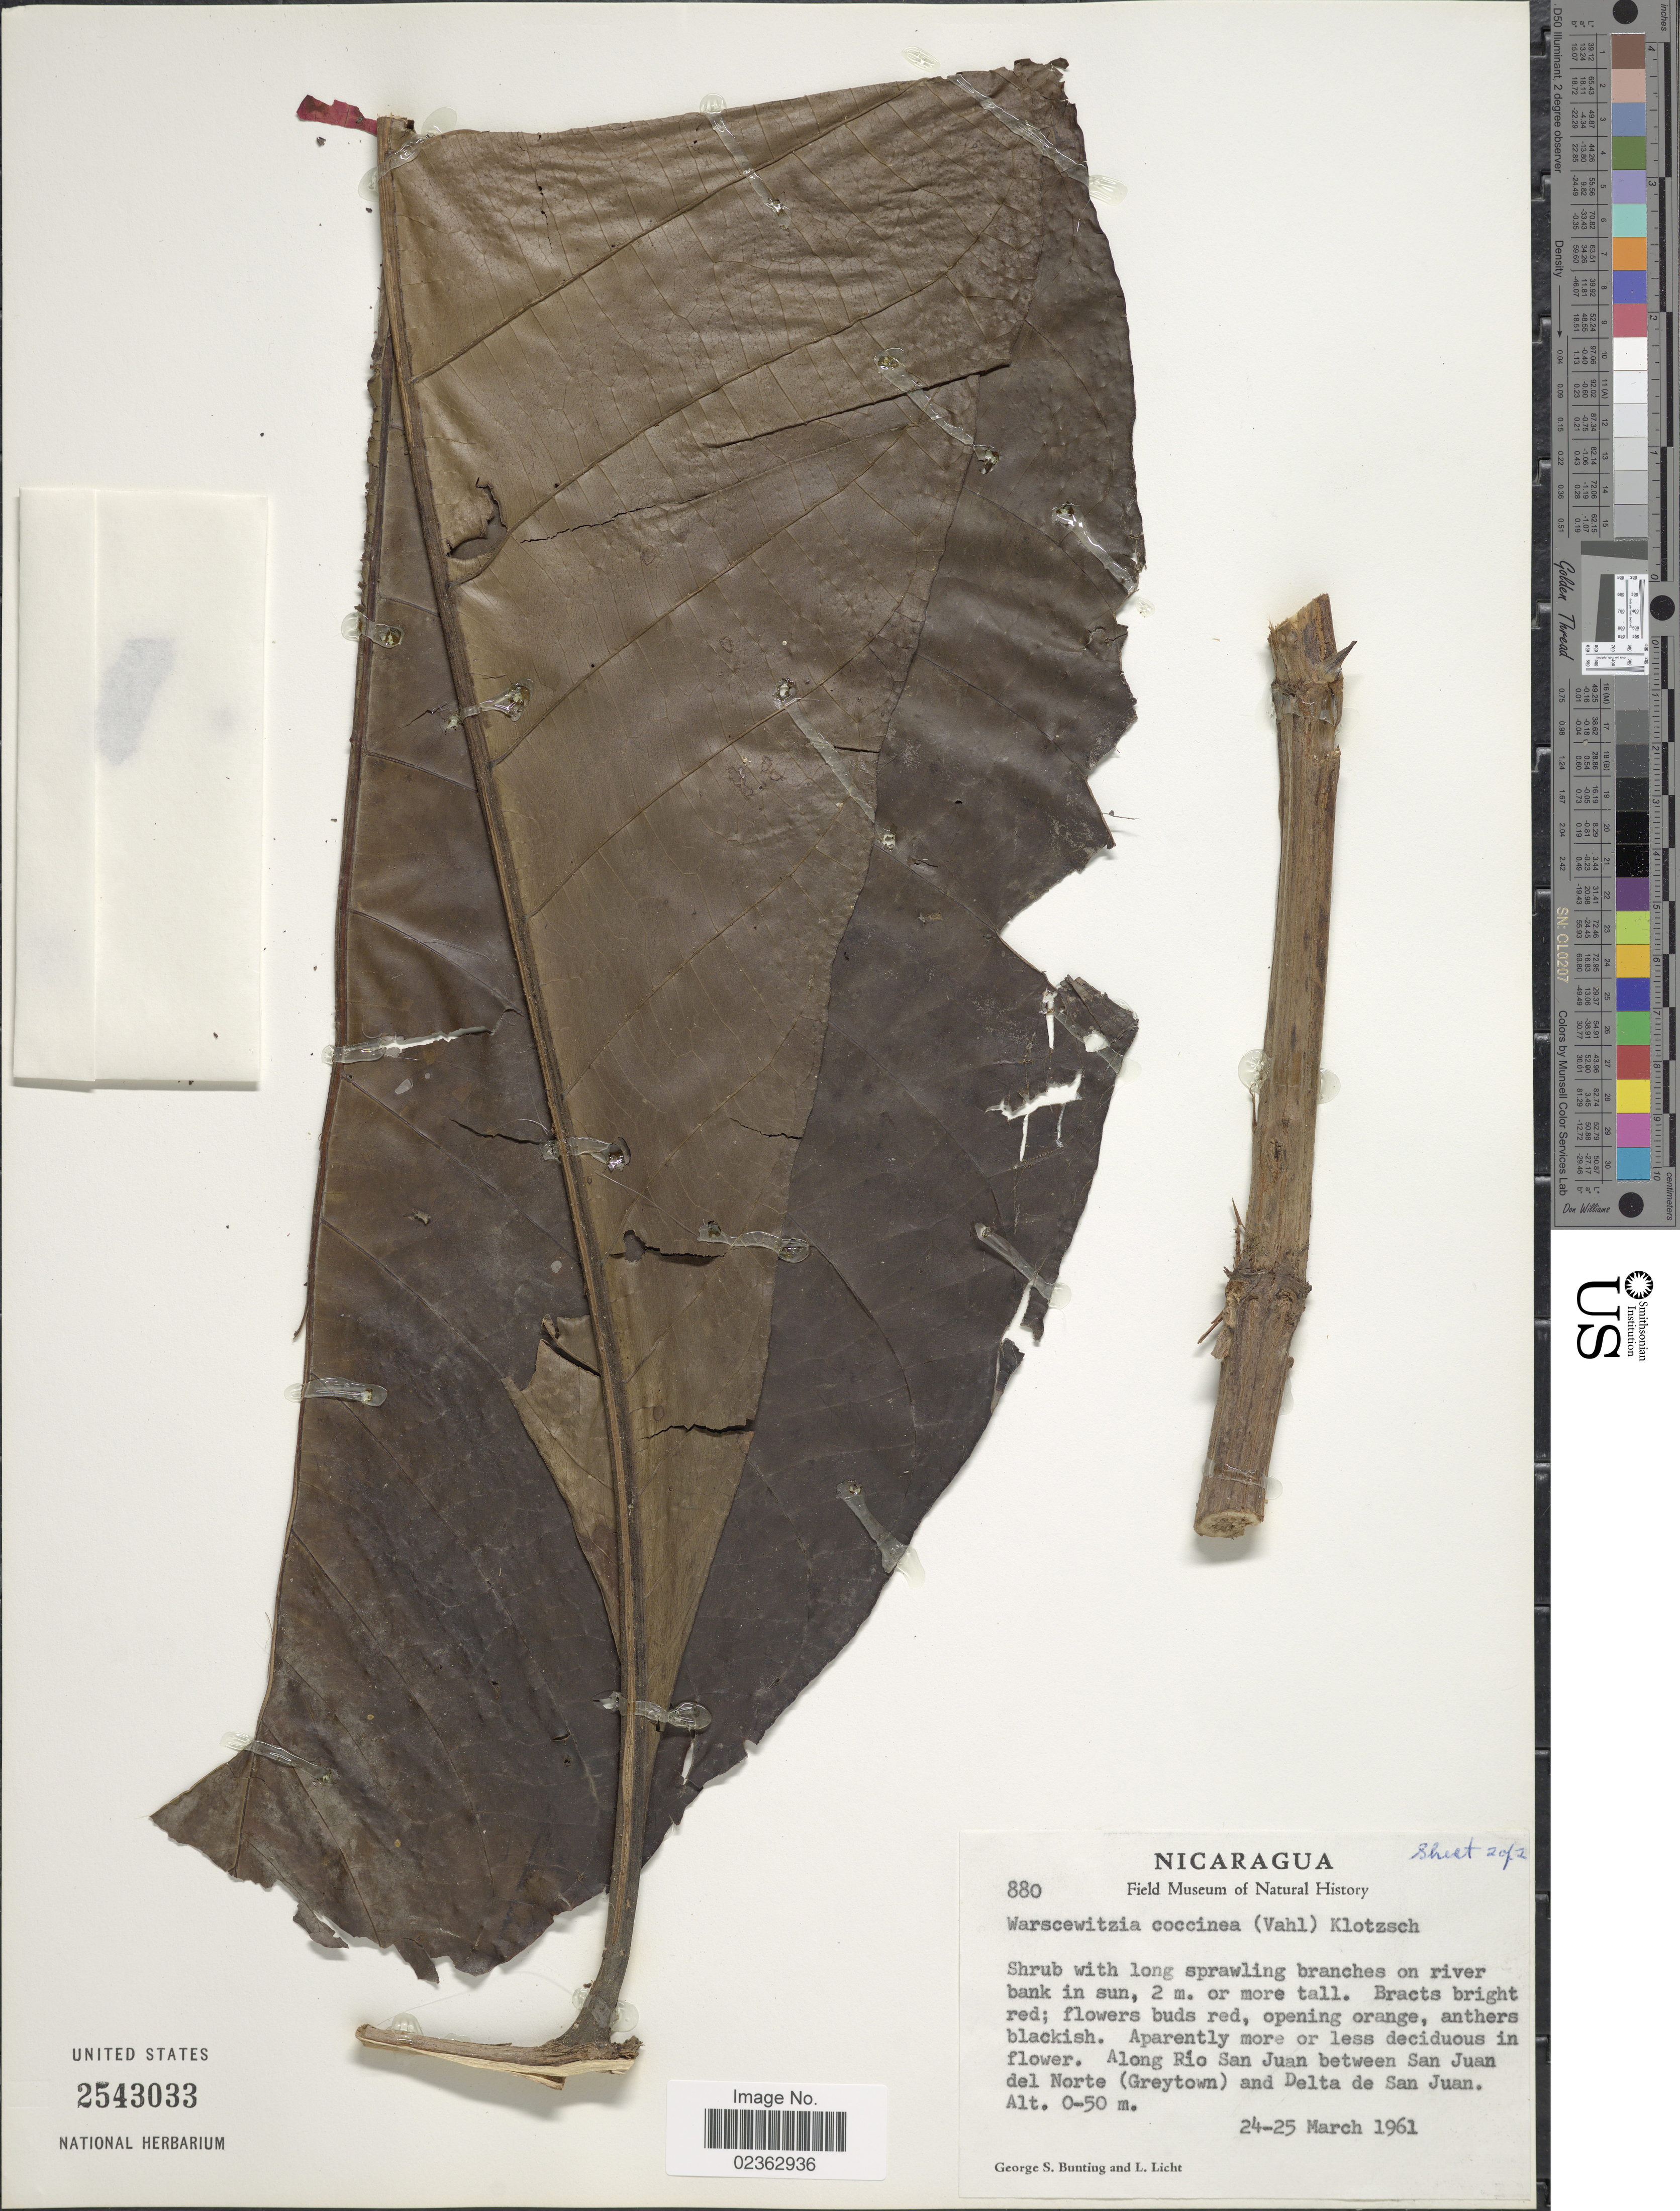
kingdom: Plantae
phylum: Tracheophyta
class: Magnoliopsida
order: Gentianales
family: Rubiaceae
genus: Warszewiczia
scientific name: Warszewiczia coccinea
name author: (Vahl) Klotzsch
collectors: G. S. Bunting & L. Licht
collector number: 880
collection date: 1961-03-24/1961-03-25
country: Nicaragua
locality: Along Rio San Juan between San Juan del Norte (Greytown) and Delta de San Juan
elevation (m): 0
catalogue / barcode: US 2543033